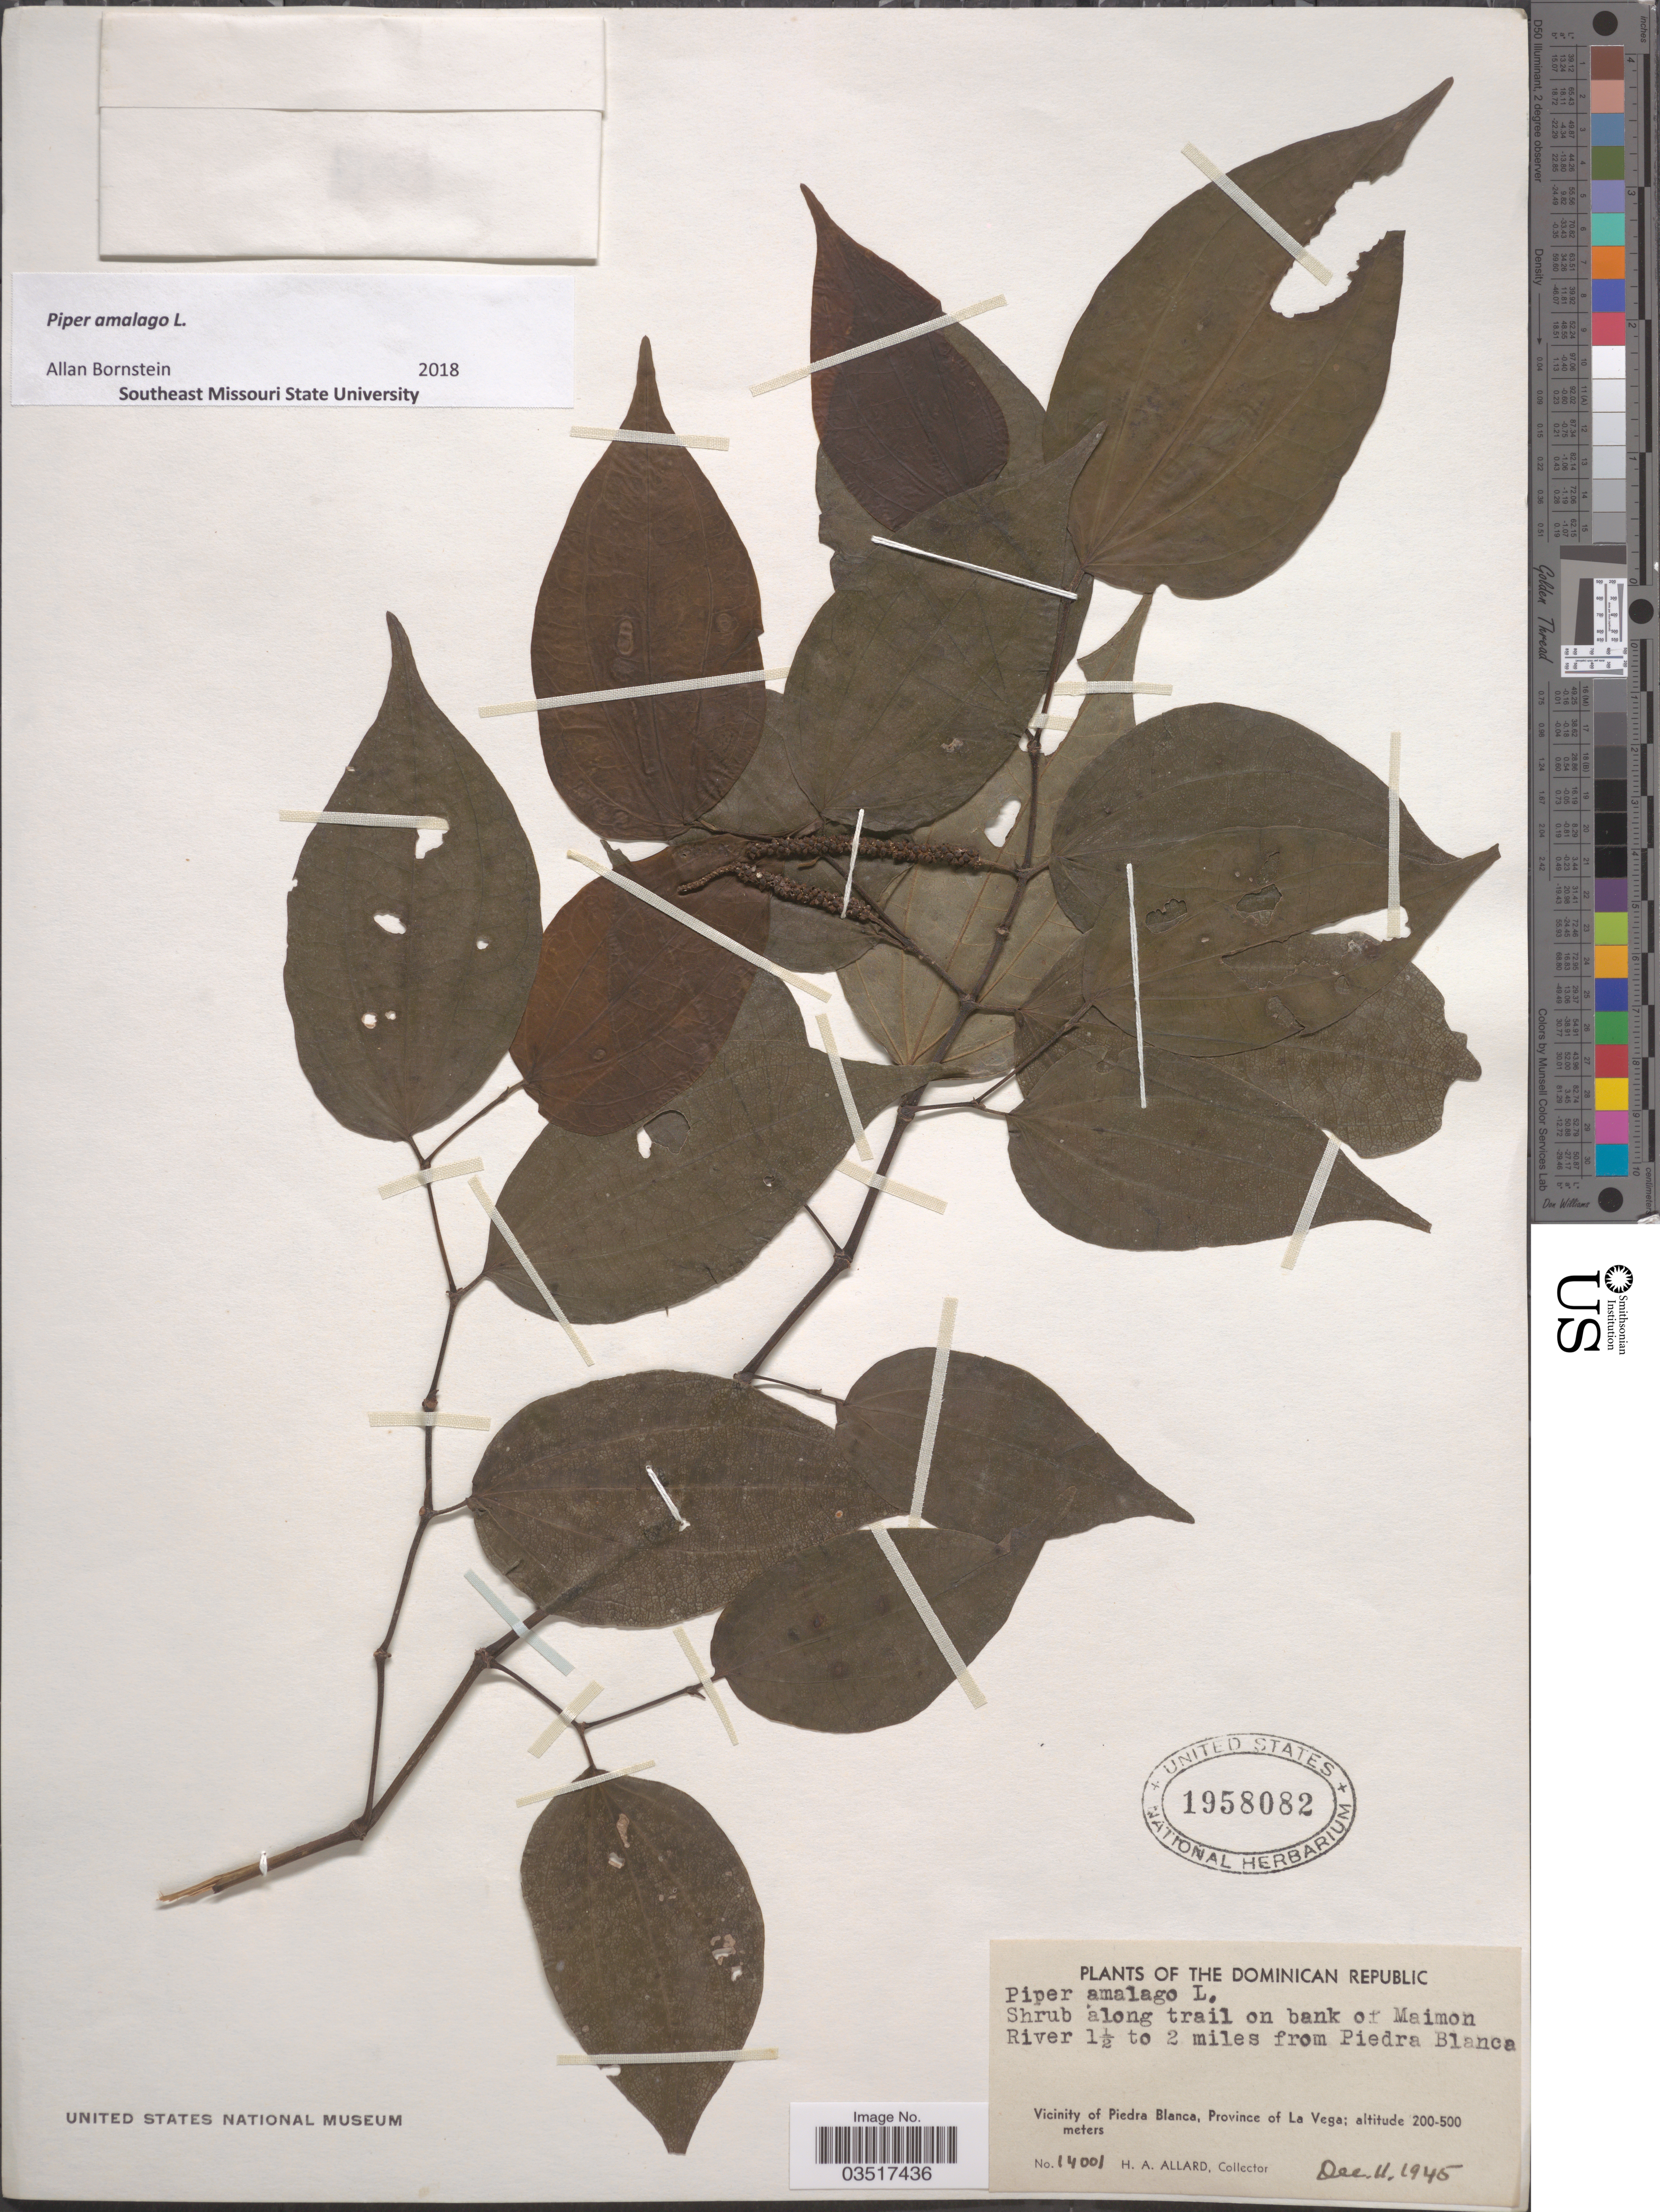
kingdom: Plantae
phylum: Tracheophyta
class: Magnoliopsida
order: Piperales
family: Piperaceae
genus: Piper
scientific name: Piper amalago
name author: L.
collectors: H. A. Allard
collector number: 14001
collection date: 1945-12-11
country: Dominican Republic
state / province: La Vega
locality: Along trail on bank of Maimon River 1½ to 2 miles from Piedra Blanca. Vicinity of Piedra Blanca.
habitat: on bank of river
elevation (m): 200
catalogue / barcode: US 1958082